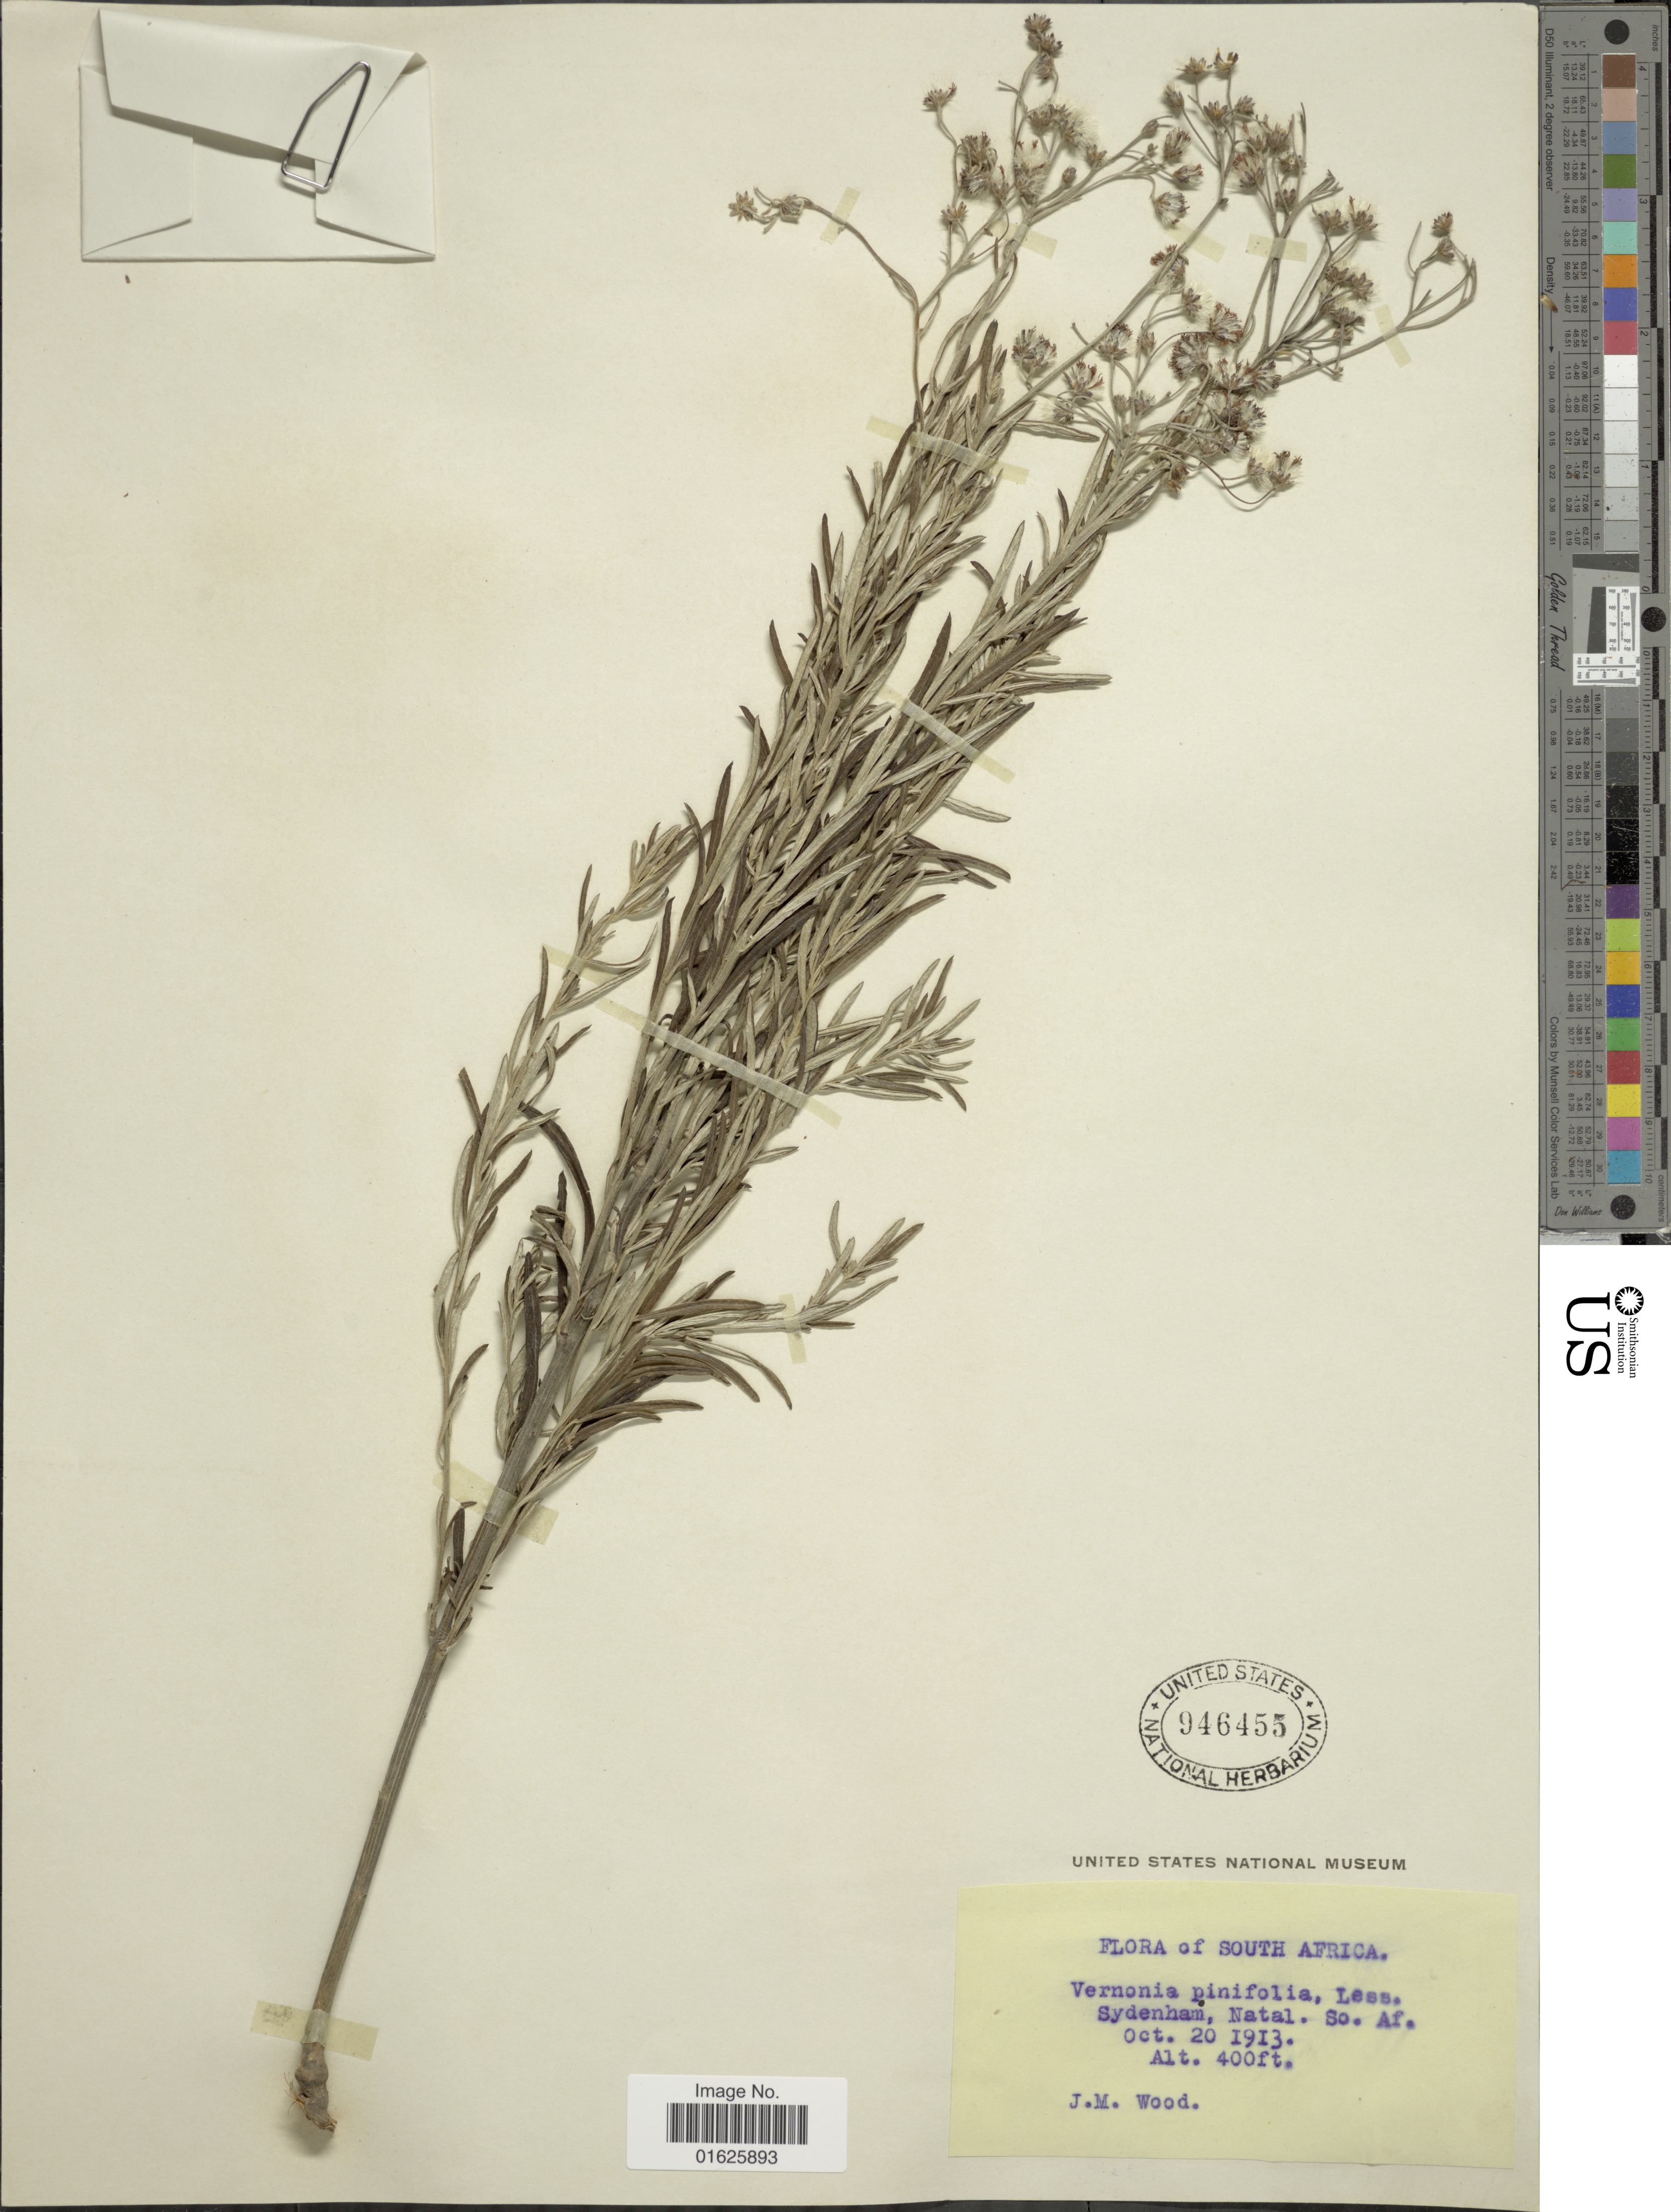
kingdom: Plantae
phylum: Tracheophyta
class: Magnoliopsida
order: Asterales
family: Asteraceae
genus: Hilliardiella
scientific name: Hilliardiella pinifolia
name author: (Less.) H. Rob.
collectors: J. M. Wood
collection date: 1913-10-20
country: South Africa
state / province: KwaZulu-Natal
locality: Sydenham, Natal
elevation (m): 122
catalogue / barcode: US 946455